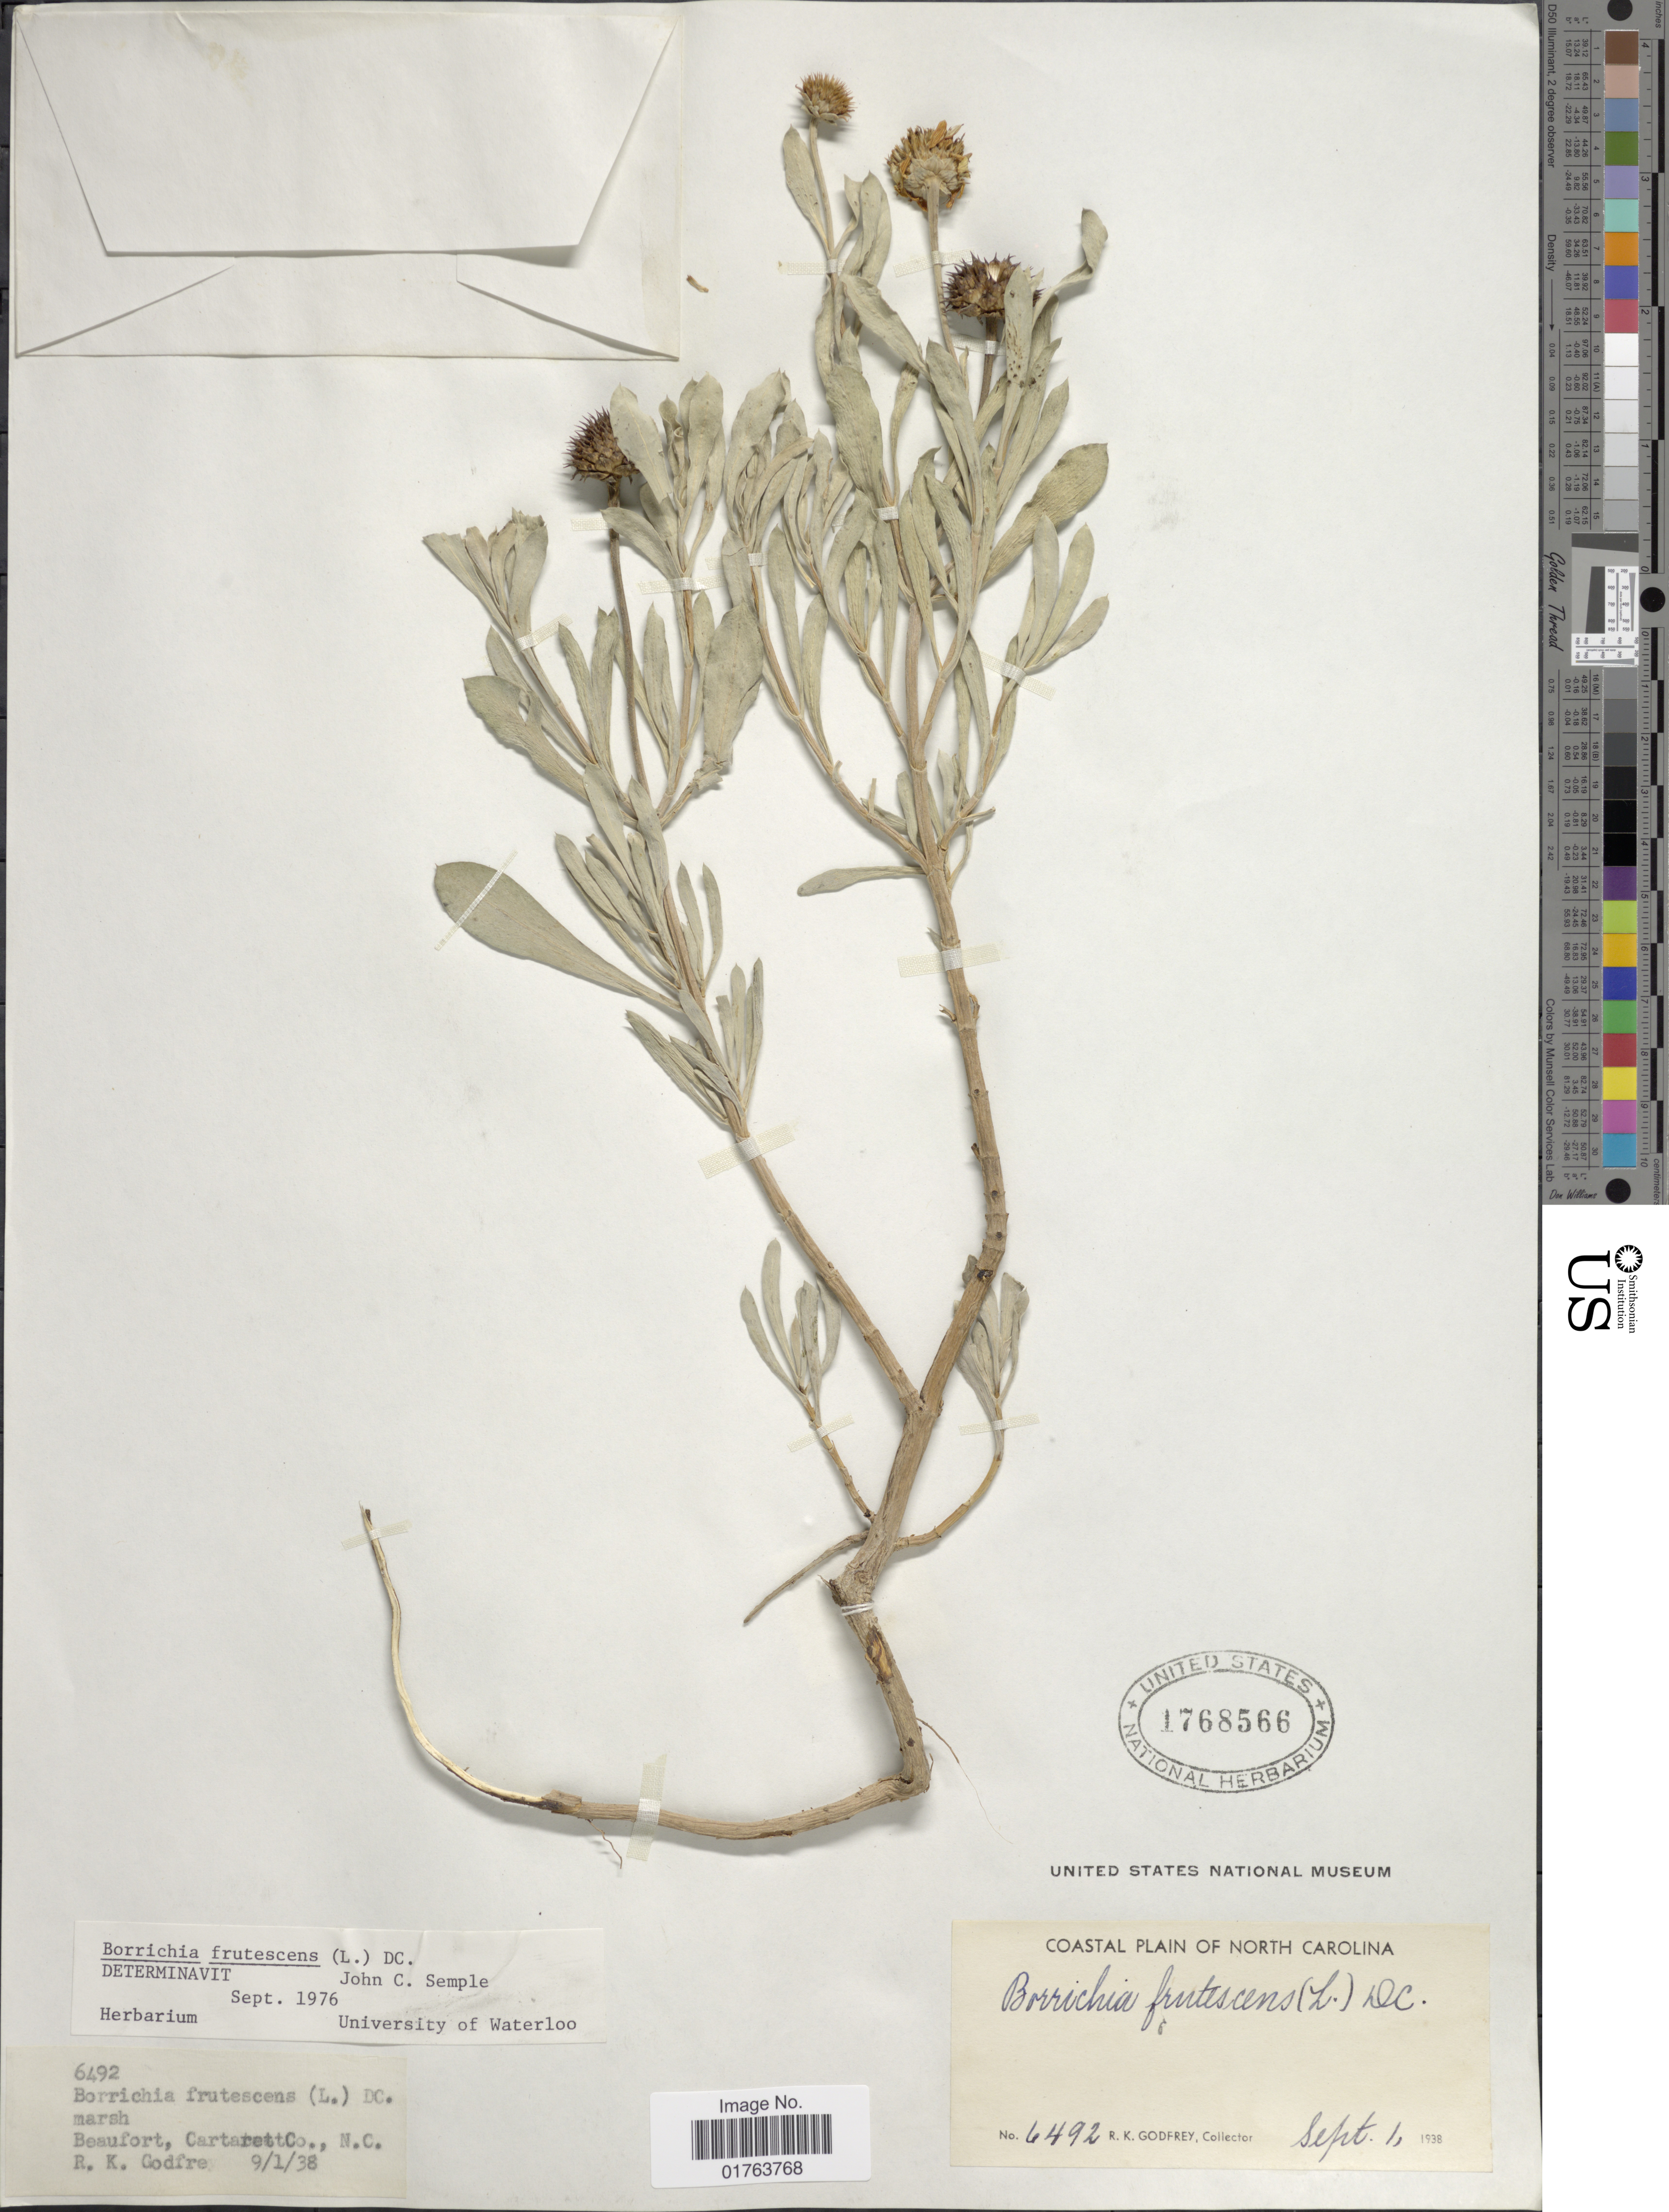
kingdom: Plantae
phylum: Tracheophyta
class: Magnoliopsida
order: Asterales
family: Asteraceae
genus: Borrichia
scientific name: Borrichia frutescens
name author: (L.) DC.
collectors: R. K. Godfrey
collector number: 6492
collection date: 1938-09-01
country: United States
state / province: North Carolina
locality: Coastal Plain of North Carolina, Beaufort, Cartaret Co., N. C.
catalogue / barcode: US 1768566